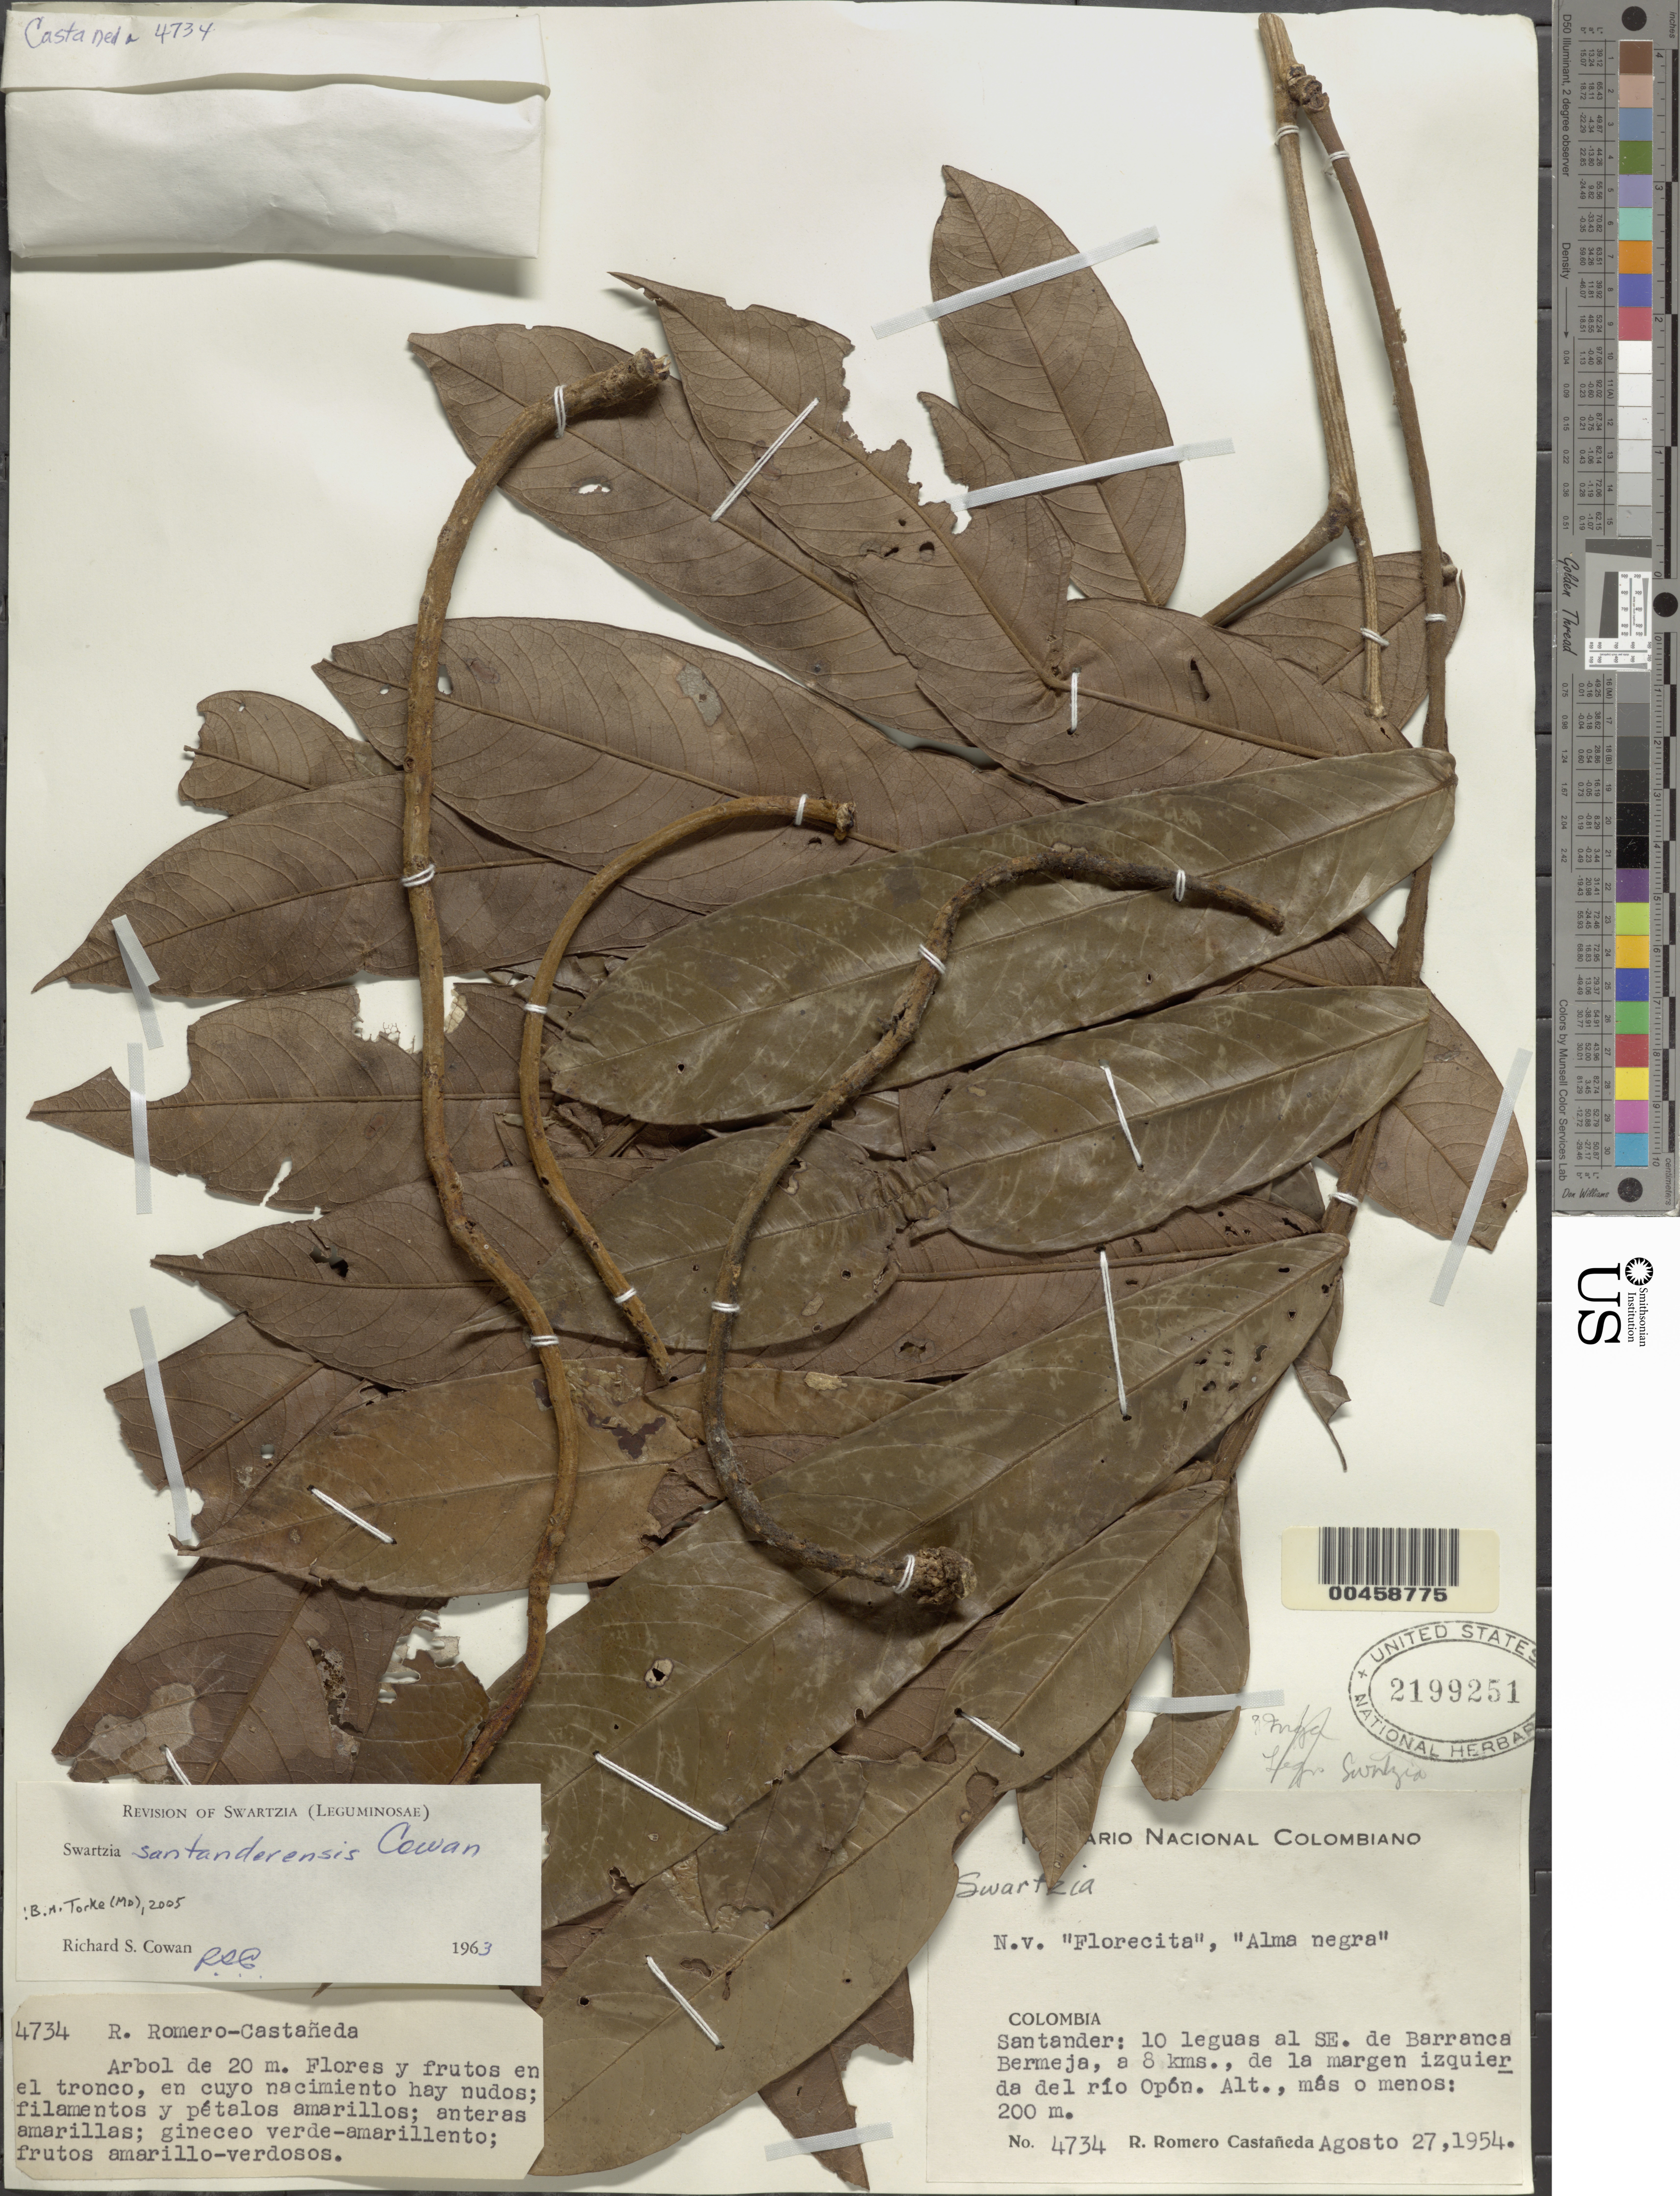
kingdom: Plantae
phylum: Tracheophyta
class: Magnoliopsida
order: Fabales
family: Fabaceae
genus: Swartzia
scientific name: Swartzia santanderensis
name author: R.S. Cowan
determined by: Cowan, R. S.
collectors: R. Romero Castañeda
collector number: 4734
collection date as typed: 27 Aug 1954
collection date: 1954-08-27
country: Colombia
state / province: Santander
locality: Barrancabermeja, 10 leguas al SE de; a 8 kms., de la Margen Izquierda del Rio Opon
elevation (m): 200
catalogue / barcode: US 2199251